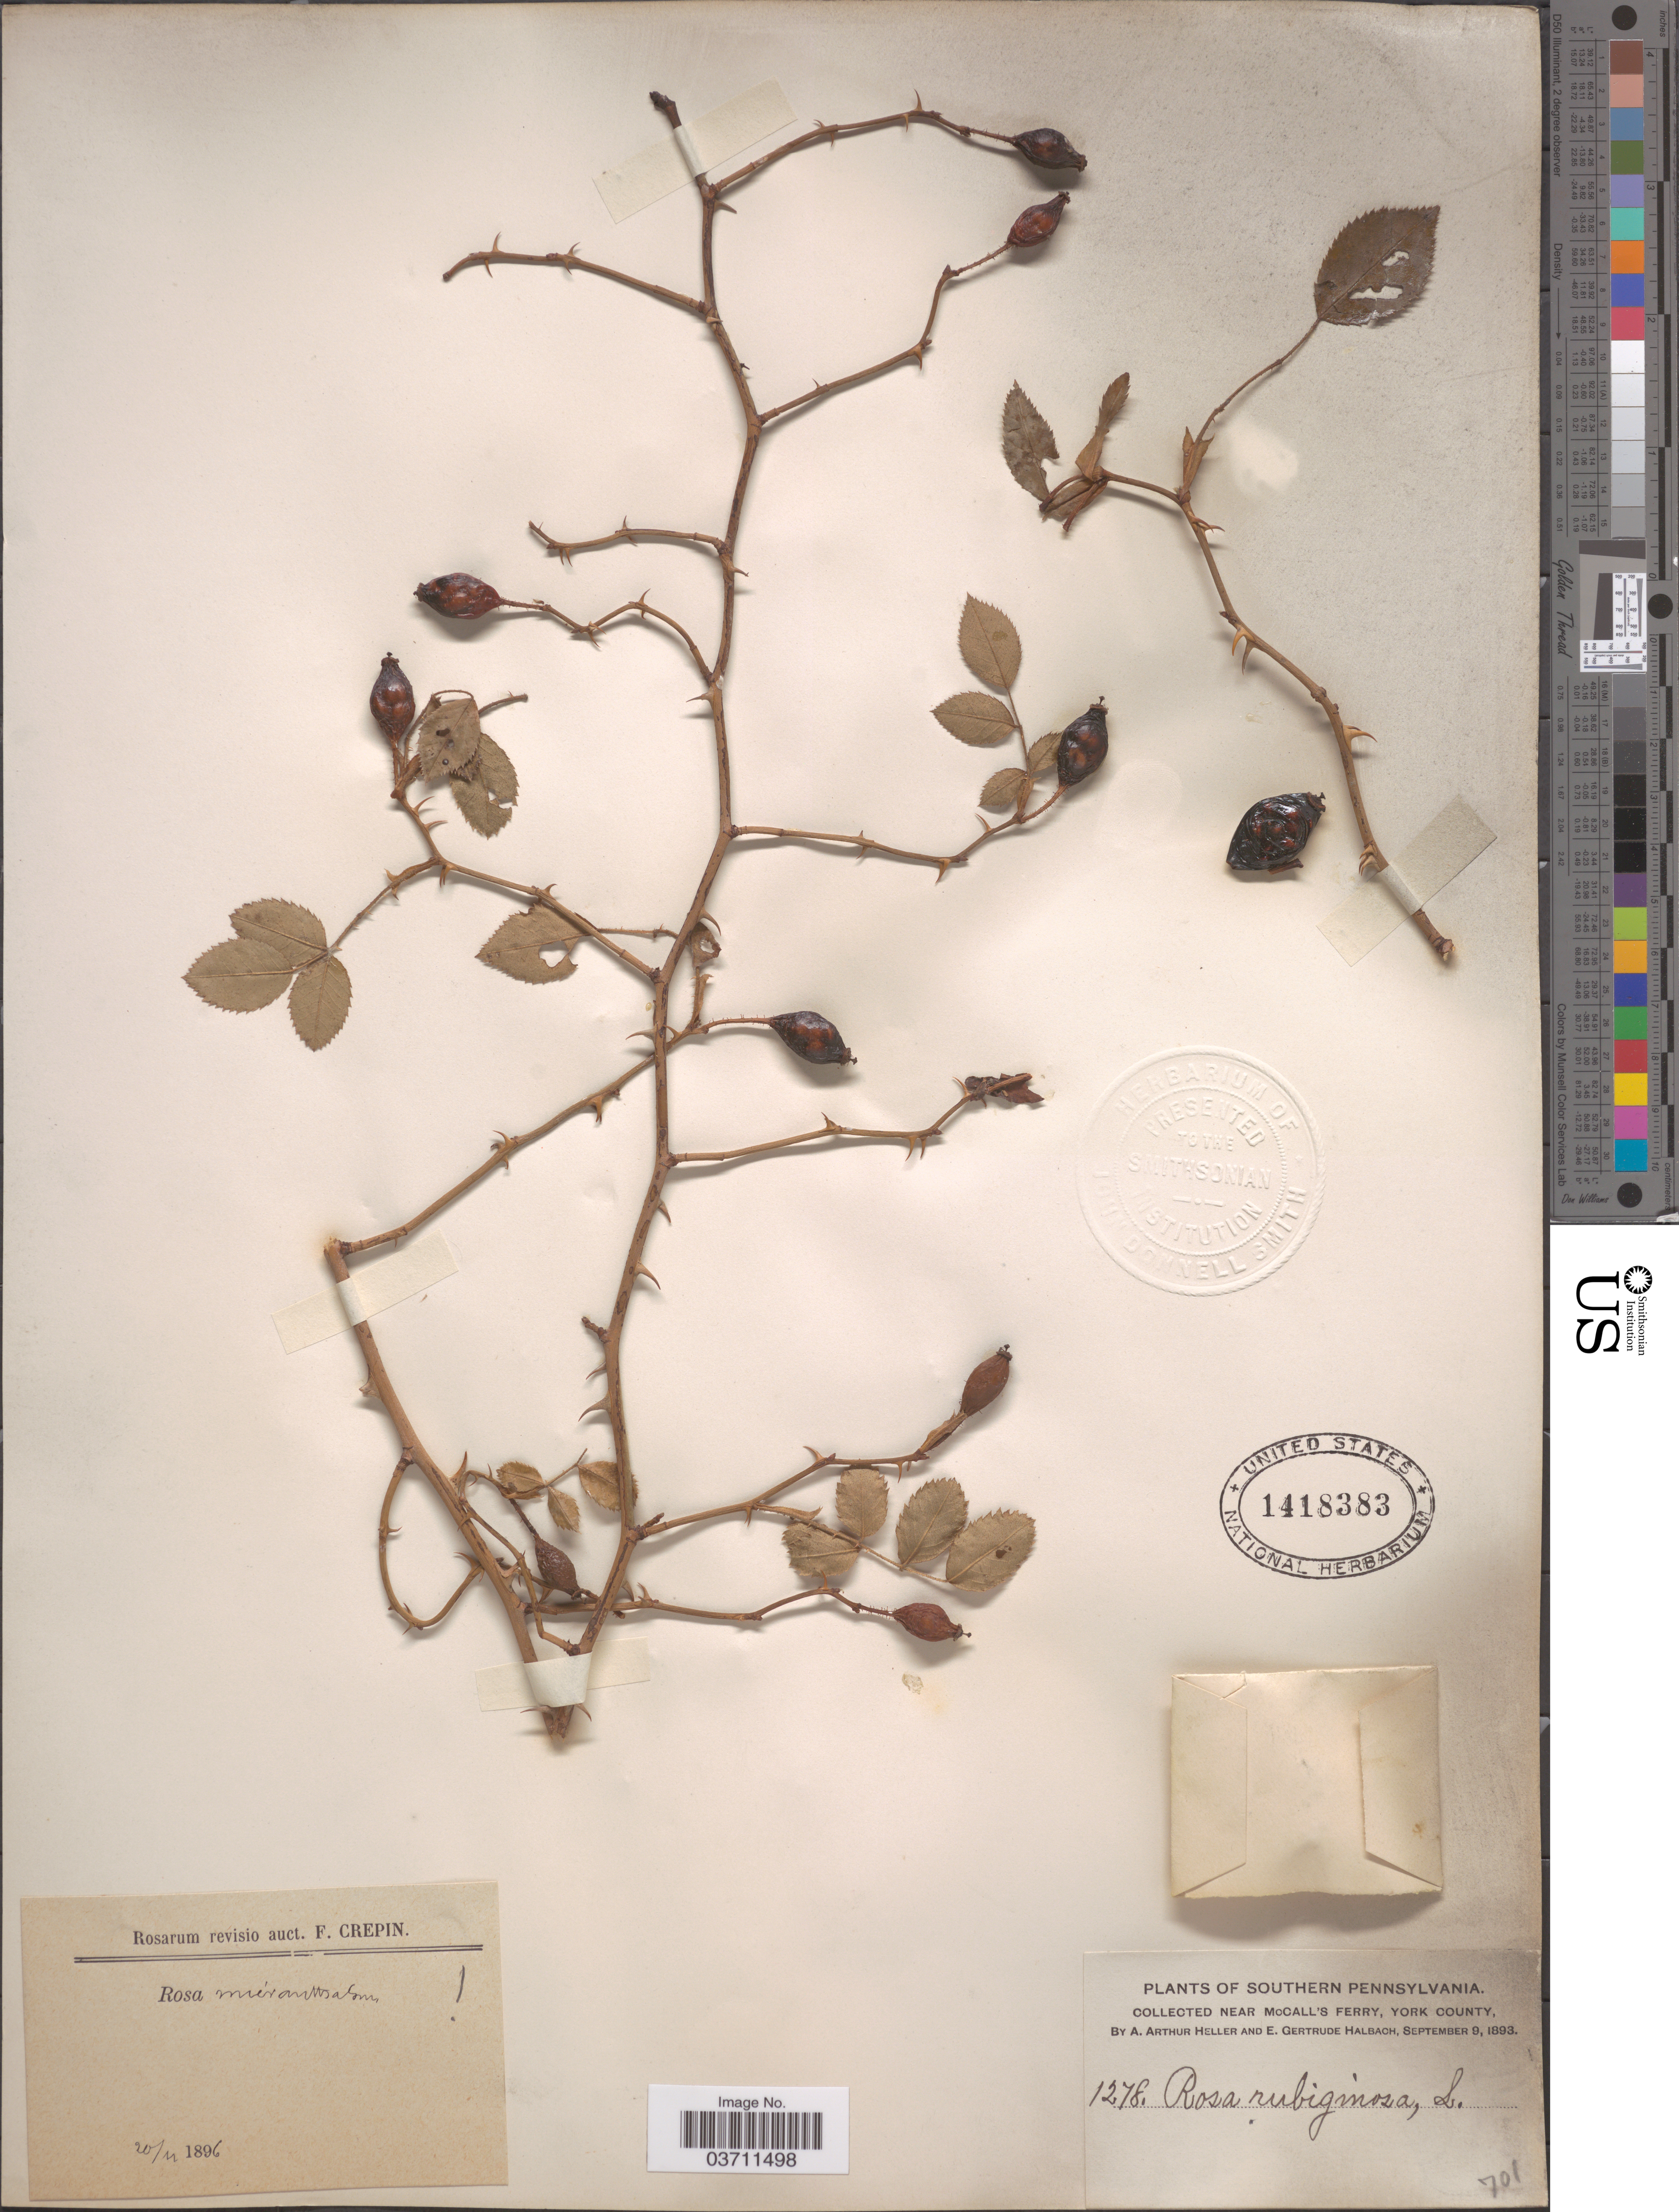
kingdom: Plantae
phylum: Tracheophyta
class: Magnoliopsida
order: Rosales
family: Rosaceae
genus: Rosa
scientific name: Rosa micrantha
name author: Borrer ex Small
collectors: A. A. Heller & E. G. Halbach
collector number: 1278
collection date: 1893-09-09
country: United States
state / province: Pennsylvania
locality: Southern Pennsylvania. Near McCall's Ferry, York County.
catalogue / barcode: US 1418383